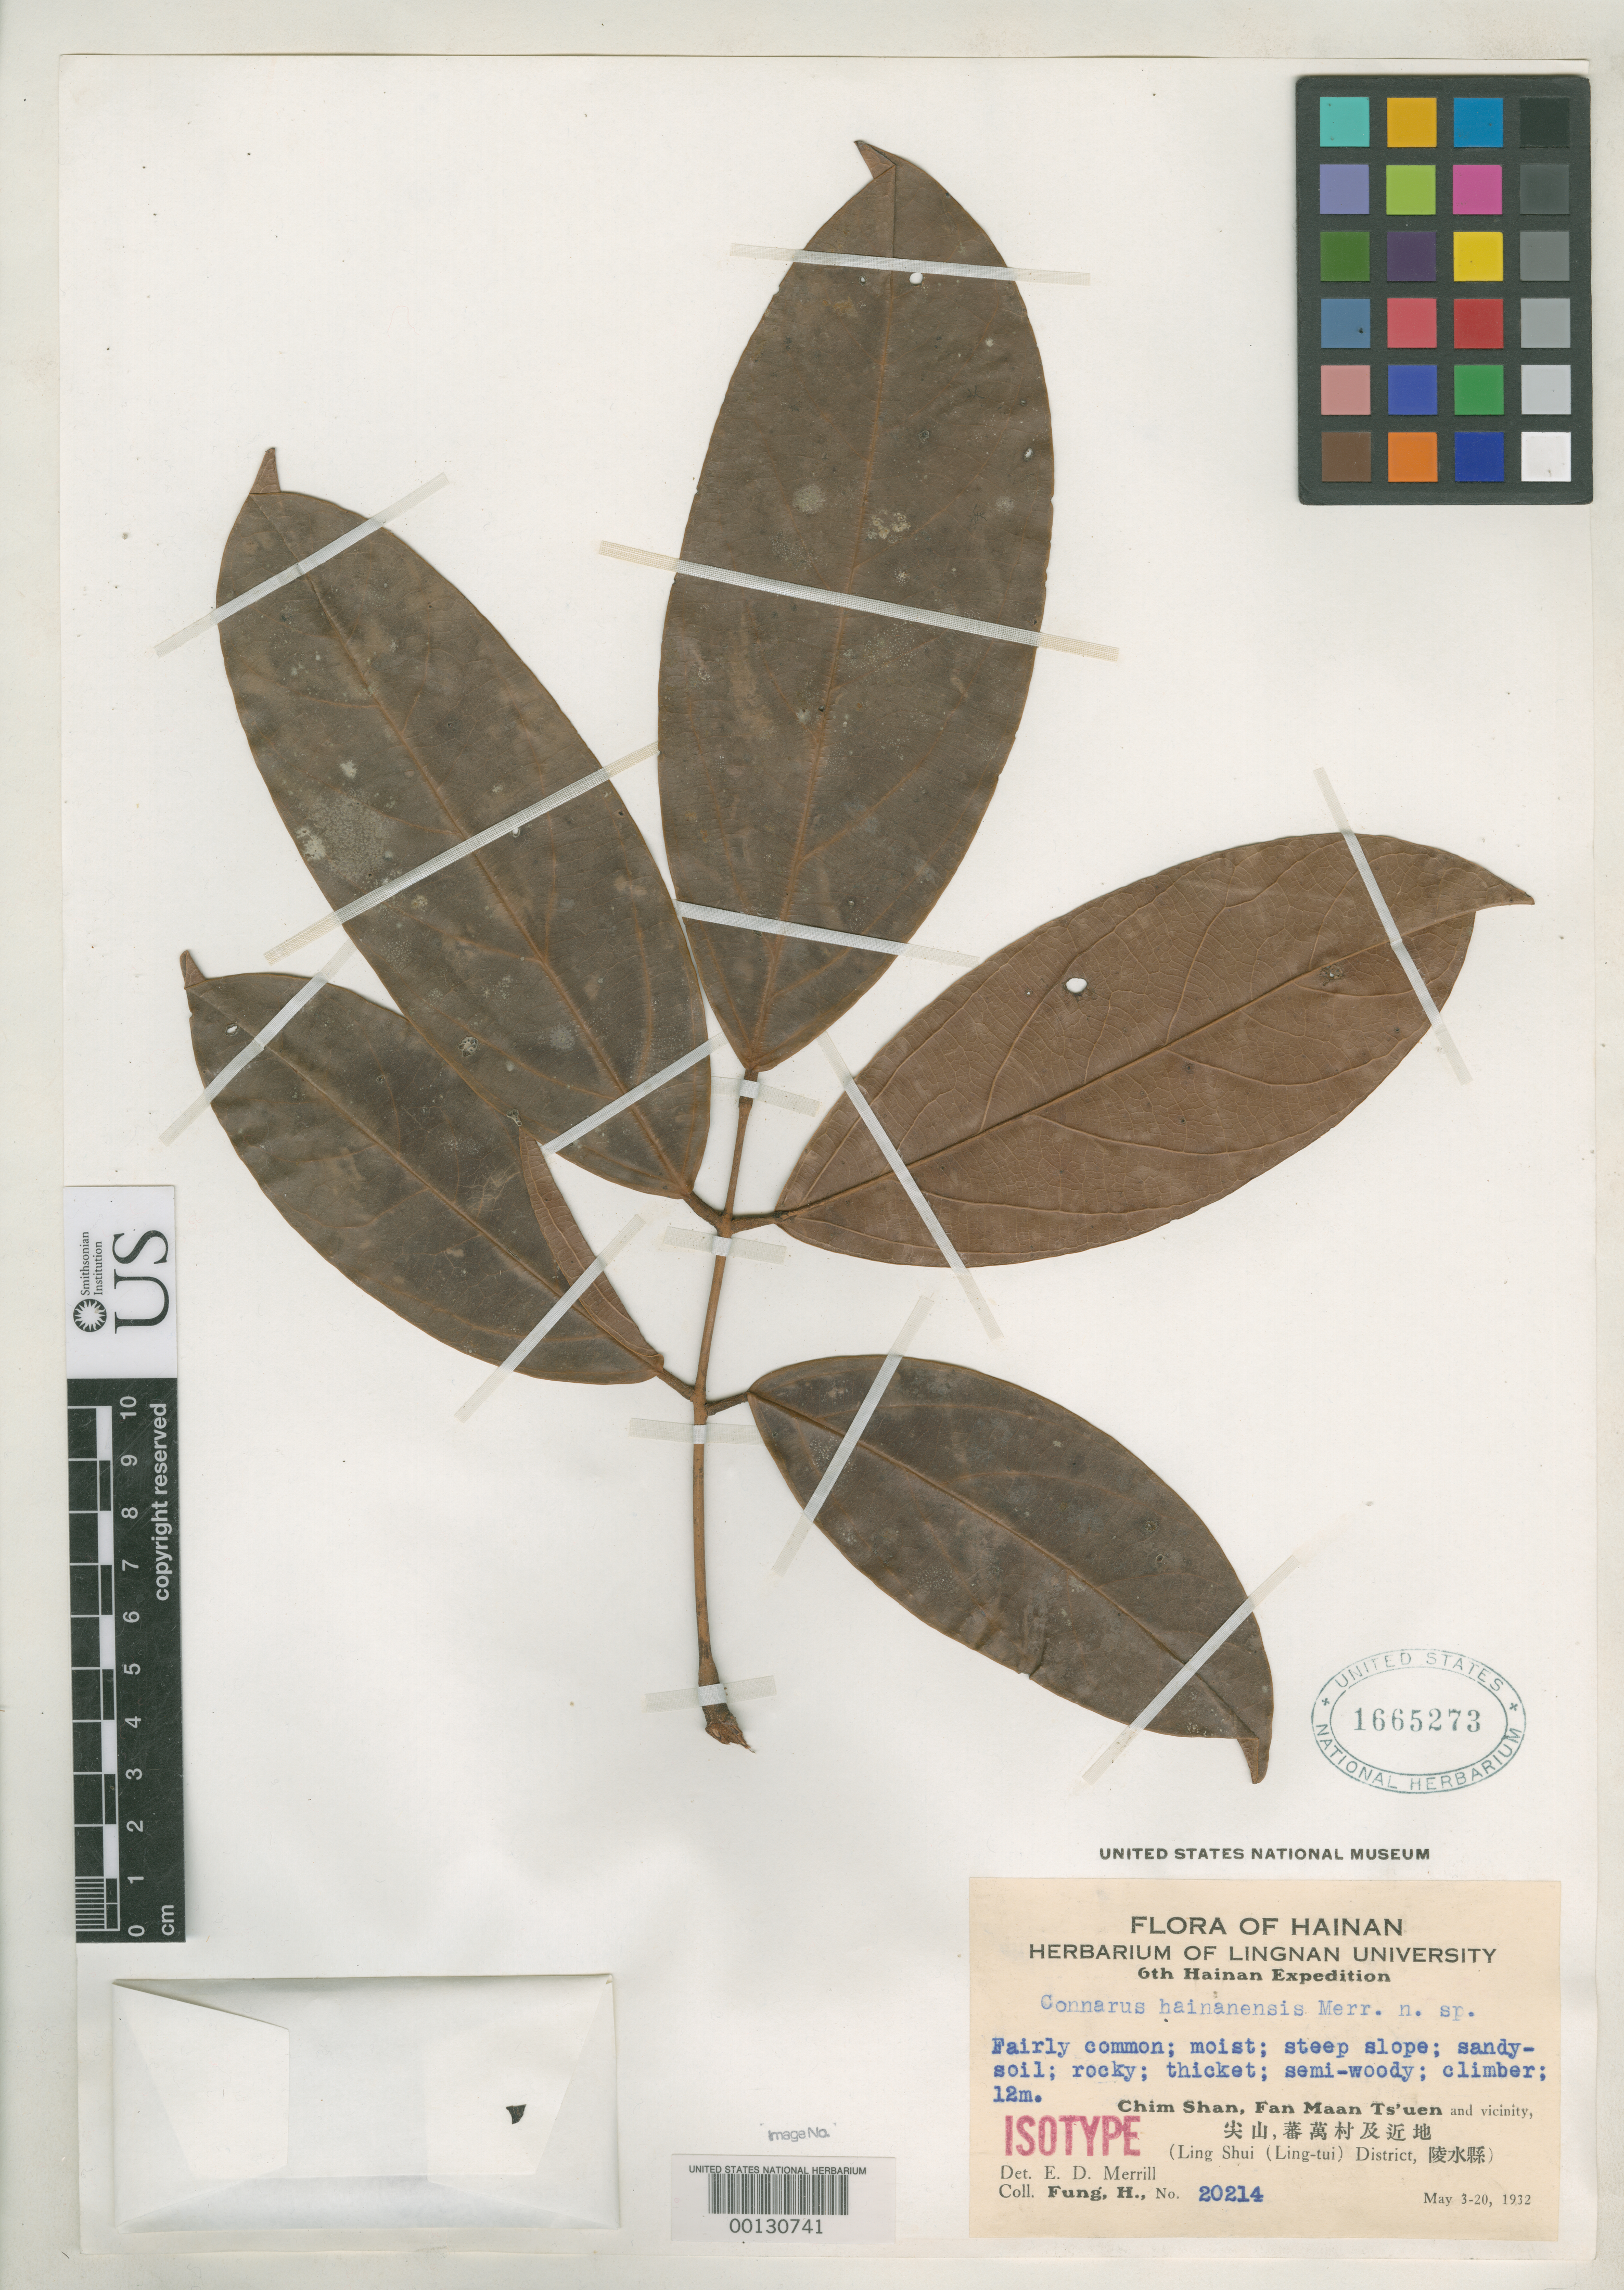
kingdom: Plantae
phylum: Tracheophyta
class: Magnoliopsida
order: Oxalidales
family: Connaraceae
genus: Connarus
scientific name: Connarus hainanensis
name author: Merr.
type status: Isotype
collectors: H. L. Fung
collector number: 20214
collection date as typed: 03 May 1932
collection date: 1932-05-03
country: China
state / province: Hainan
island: Hainan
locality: Ling Shui Dist.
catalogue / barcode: US 1665273